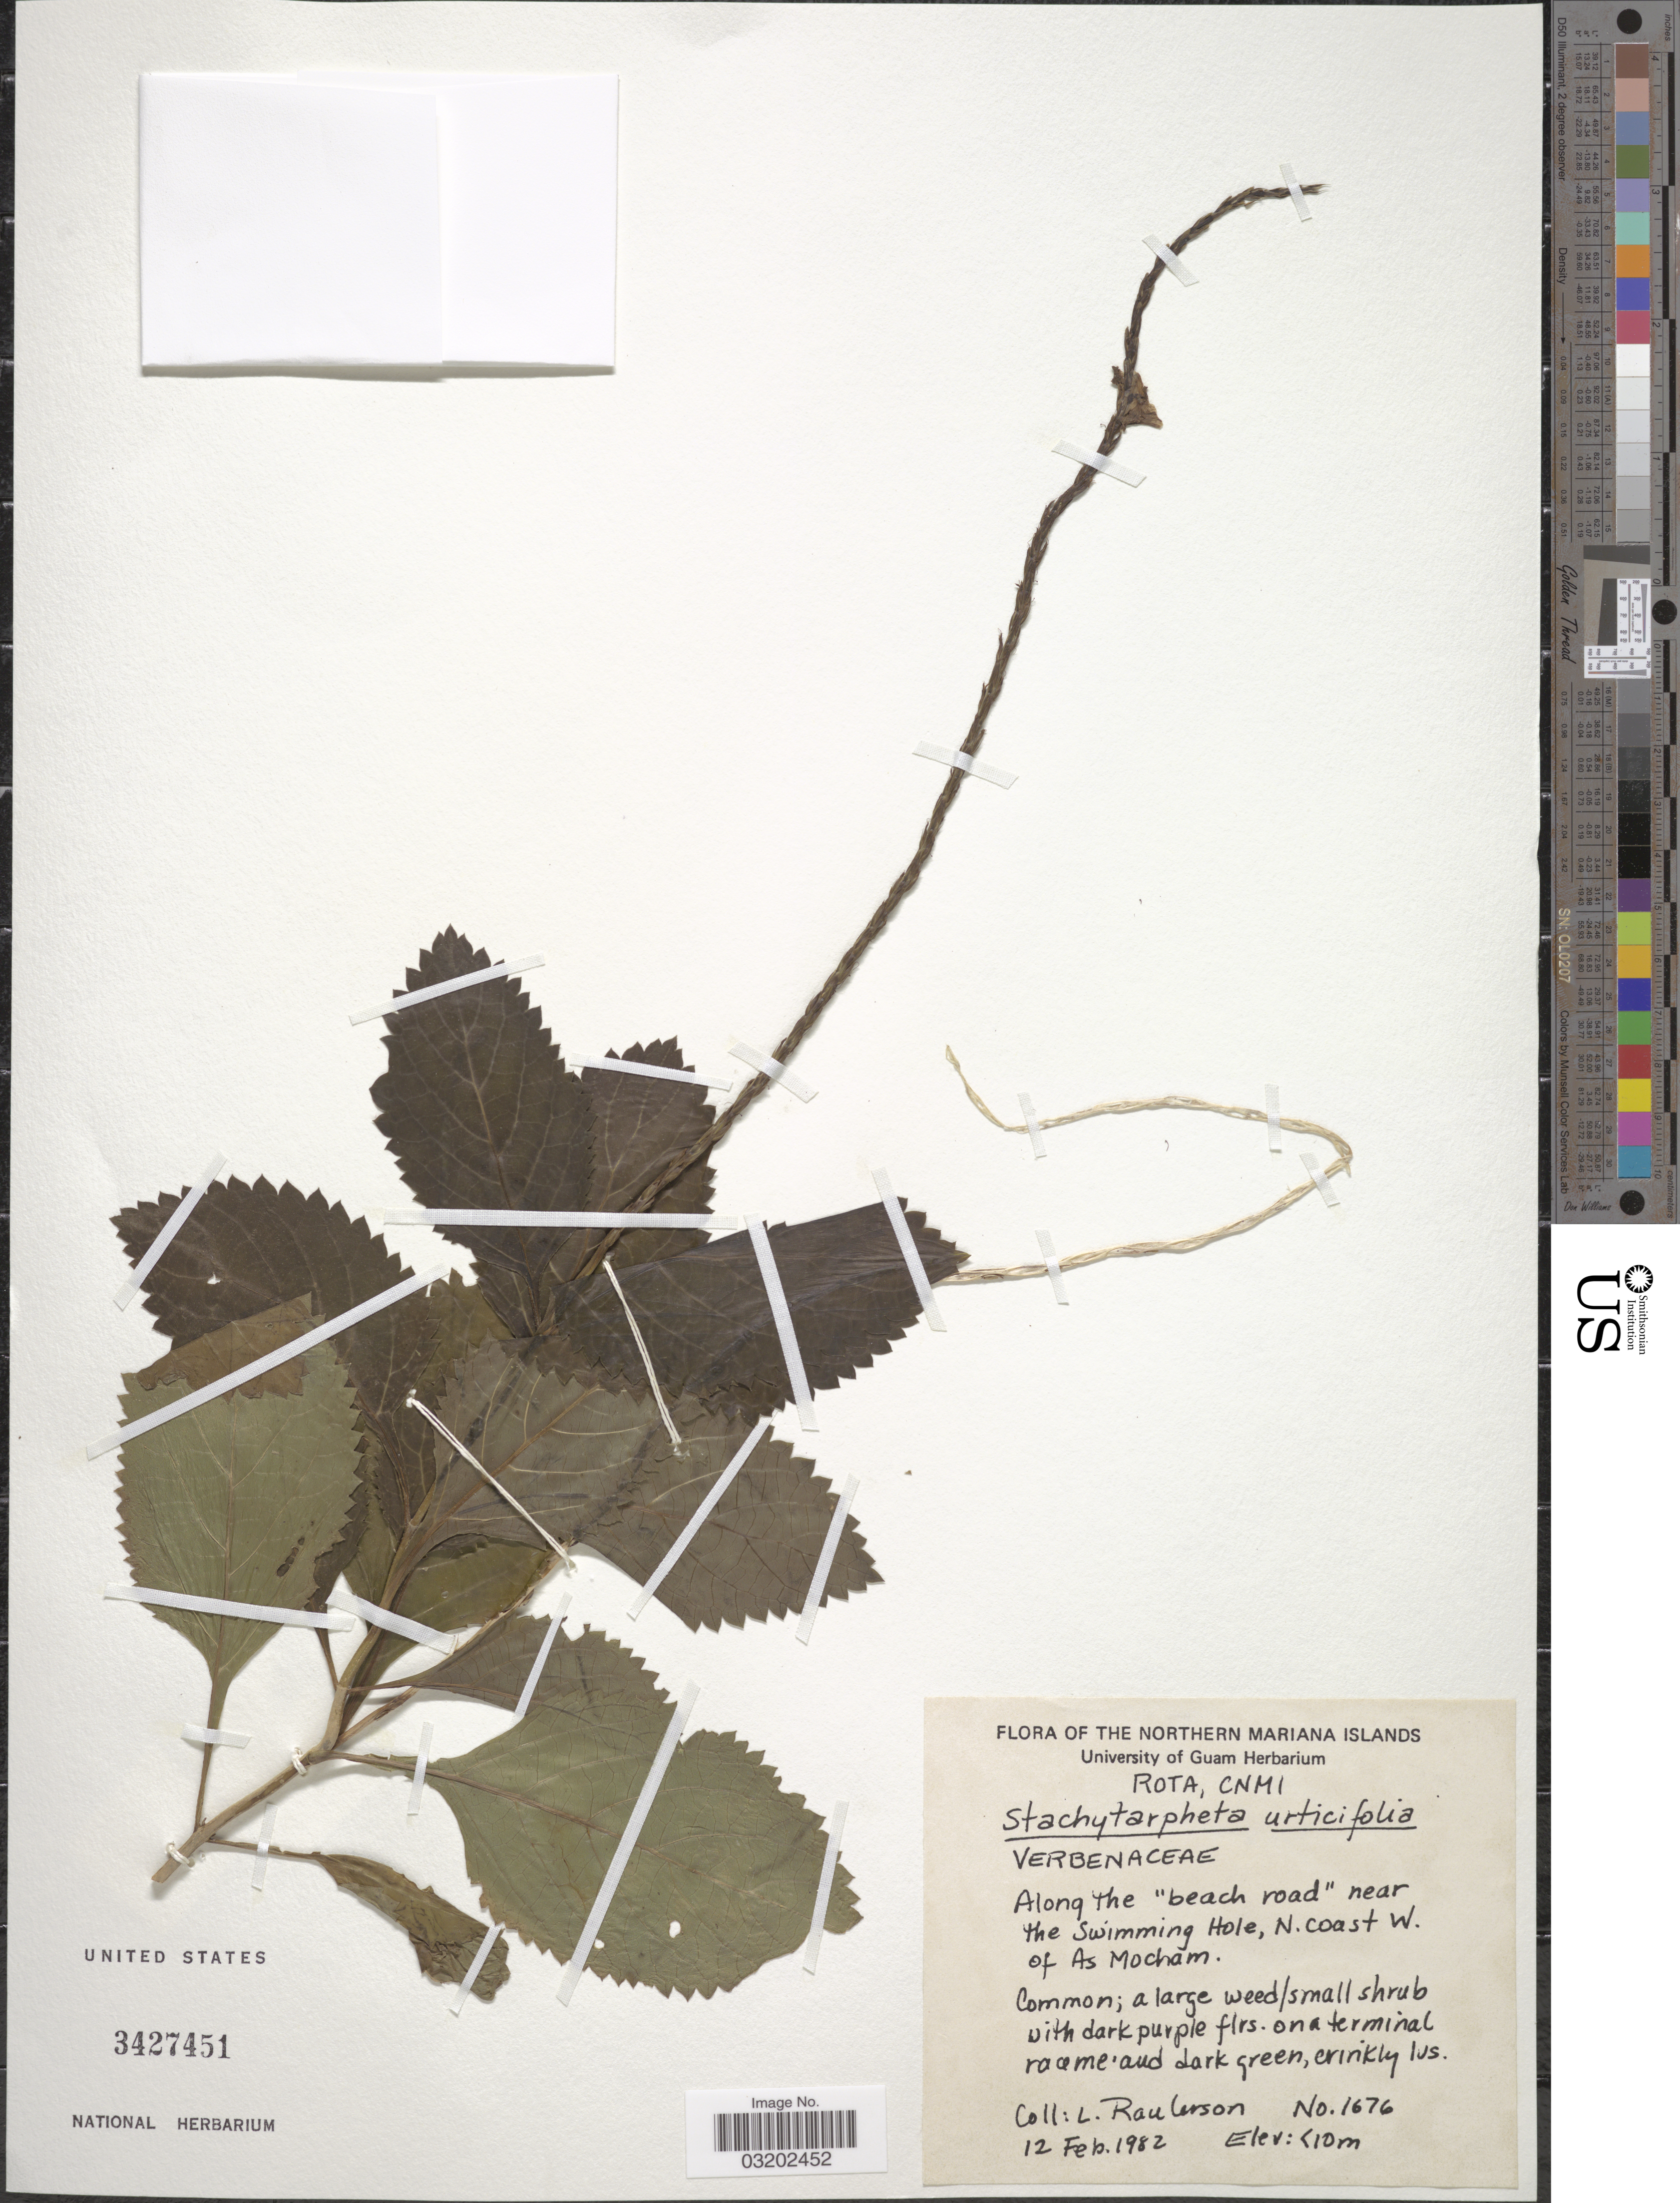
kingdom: Plantae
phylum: Tracheophyta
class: Magnoliopsida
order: Lamiales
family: Verbenaceae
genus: Stachytarpheta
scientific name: Stachytarpheta urticifolia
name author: Sims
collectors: L. Raulerson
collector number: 1676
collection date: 1982-02-12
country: Northern Mariana Islands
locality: Along the "beach road" near the Swimming Hole, N. coast W. of As Mocham.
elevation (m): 10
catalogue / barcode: US 3427451